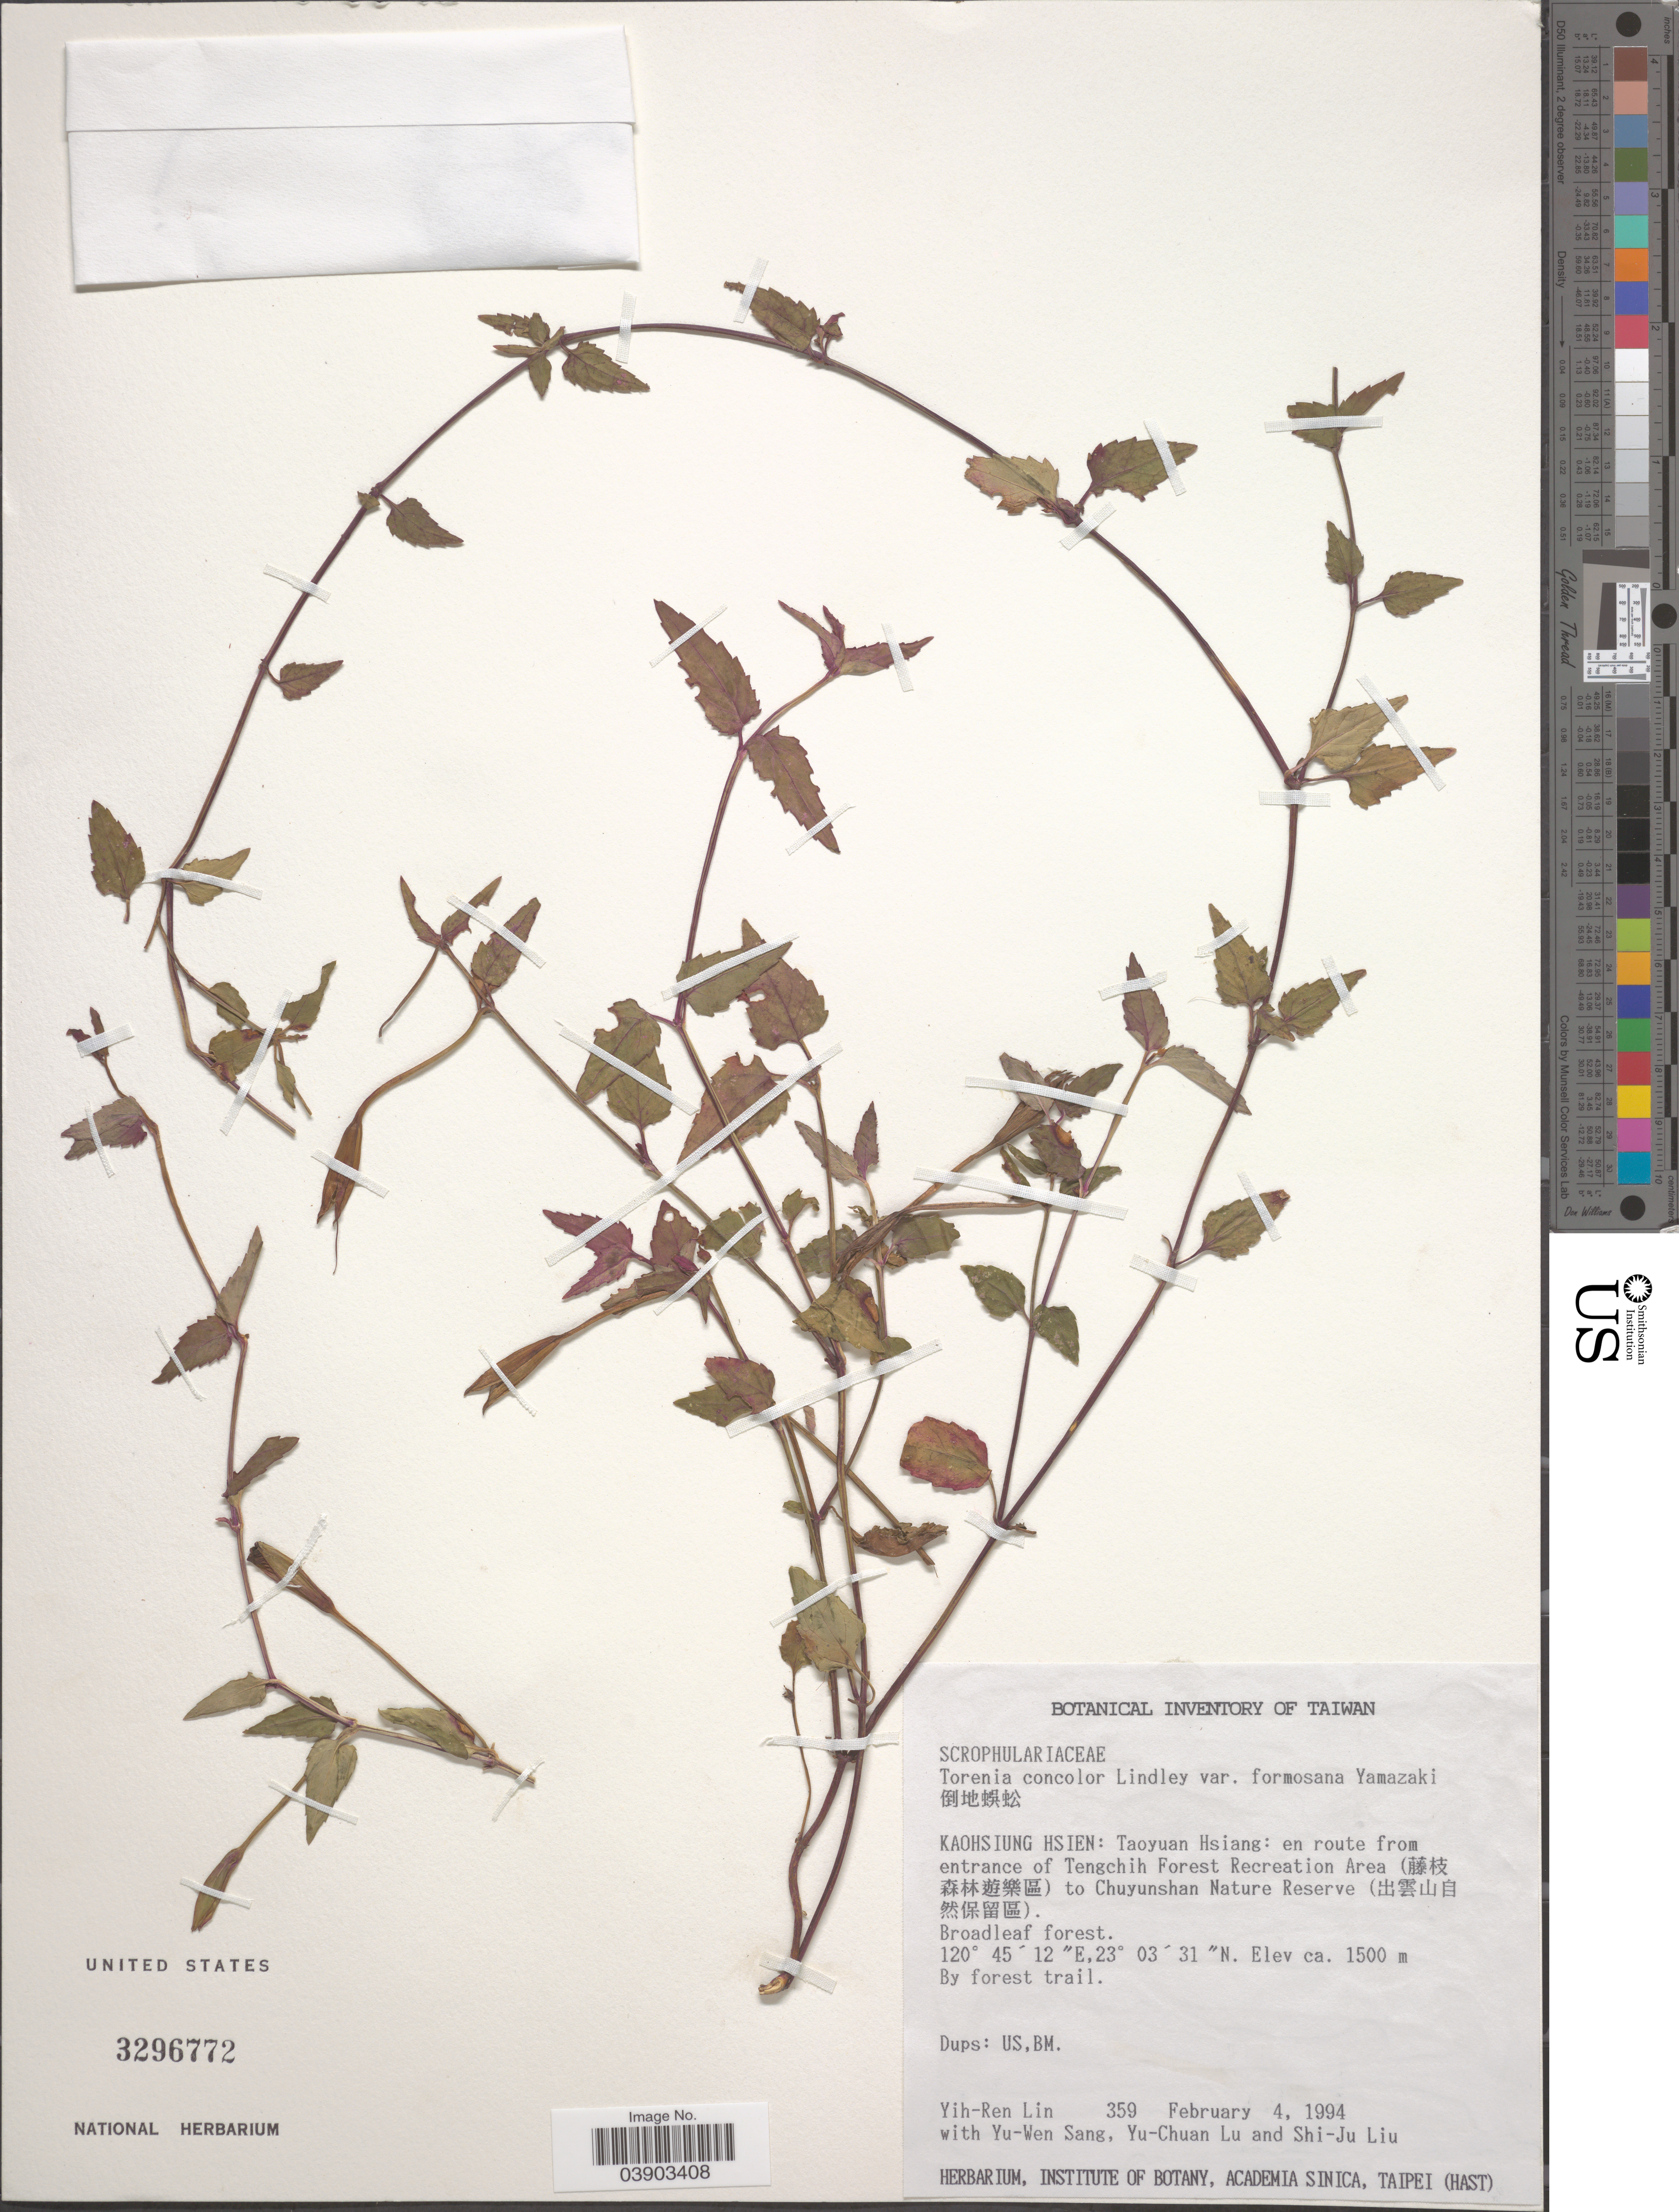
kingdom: Plantae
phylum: Tracheophyta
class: Magnoliopsida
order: Lamiales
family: Linderniaceae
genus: Torenia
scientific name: Torenia concolor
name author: Lindl.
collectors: Y. Lin, Y. Sang, Y. C. Lu & S. J. Liu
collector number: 359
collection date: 1994-02-04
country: Taiwan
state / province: Kaohsiung City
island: Taiwan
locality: Kaohsiung Hsien: Taoyuan Hsiang: en route from entrance of Tengchih Forest Recreation Area (X) to Chuyunshan Nature Reserve (X). Broadleaf forest.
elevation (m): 1500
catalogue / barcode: US 3296772